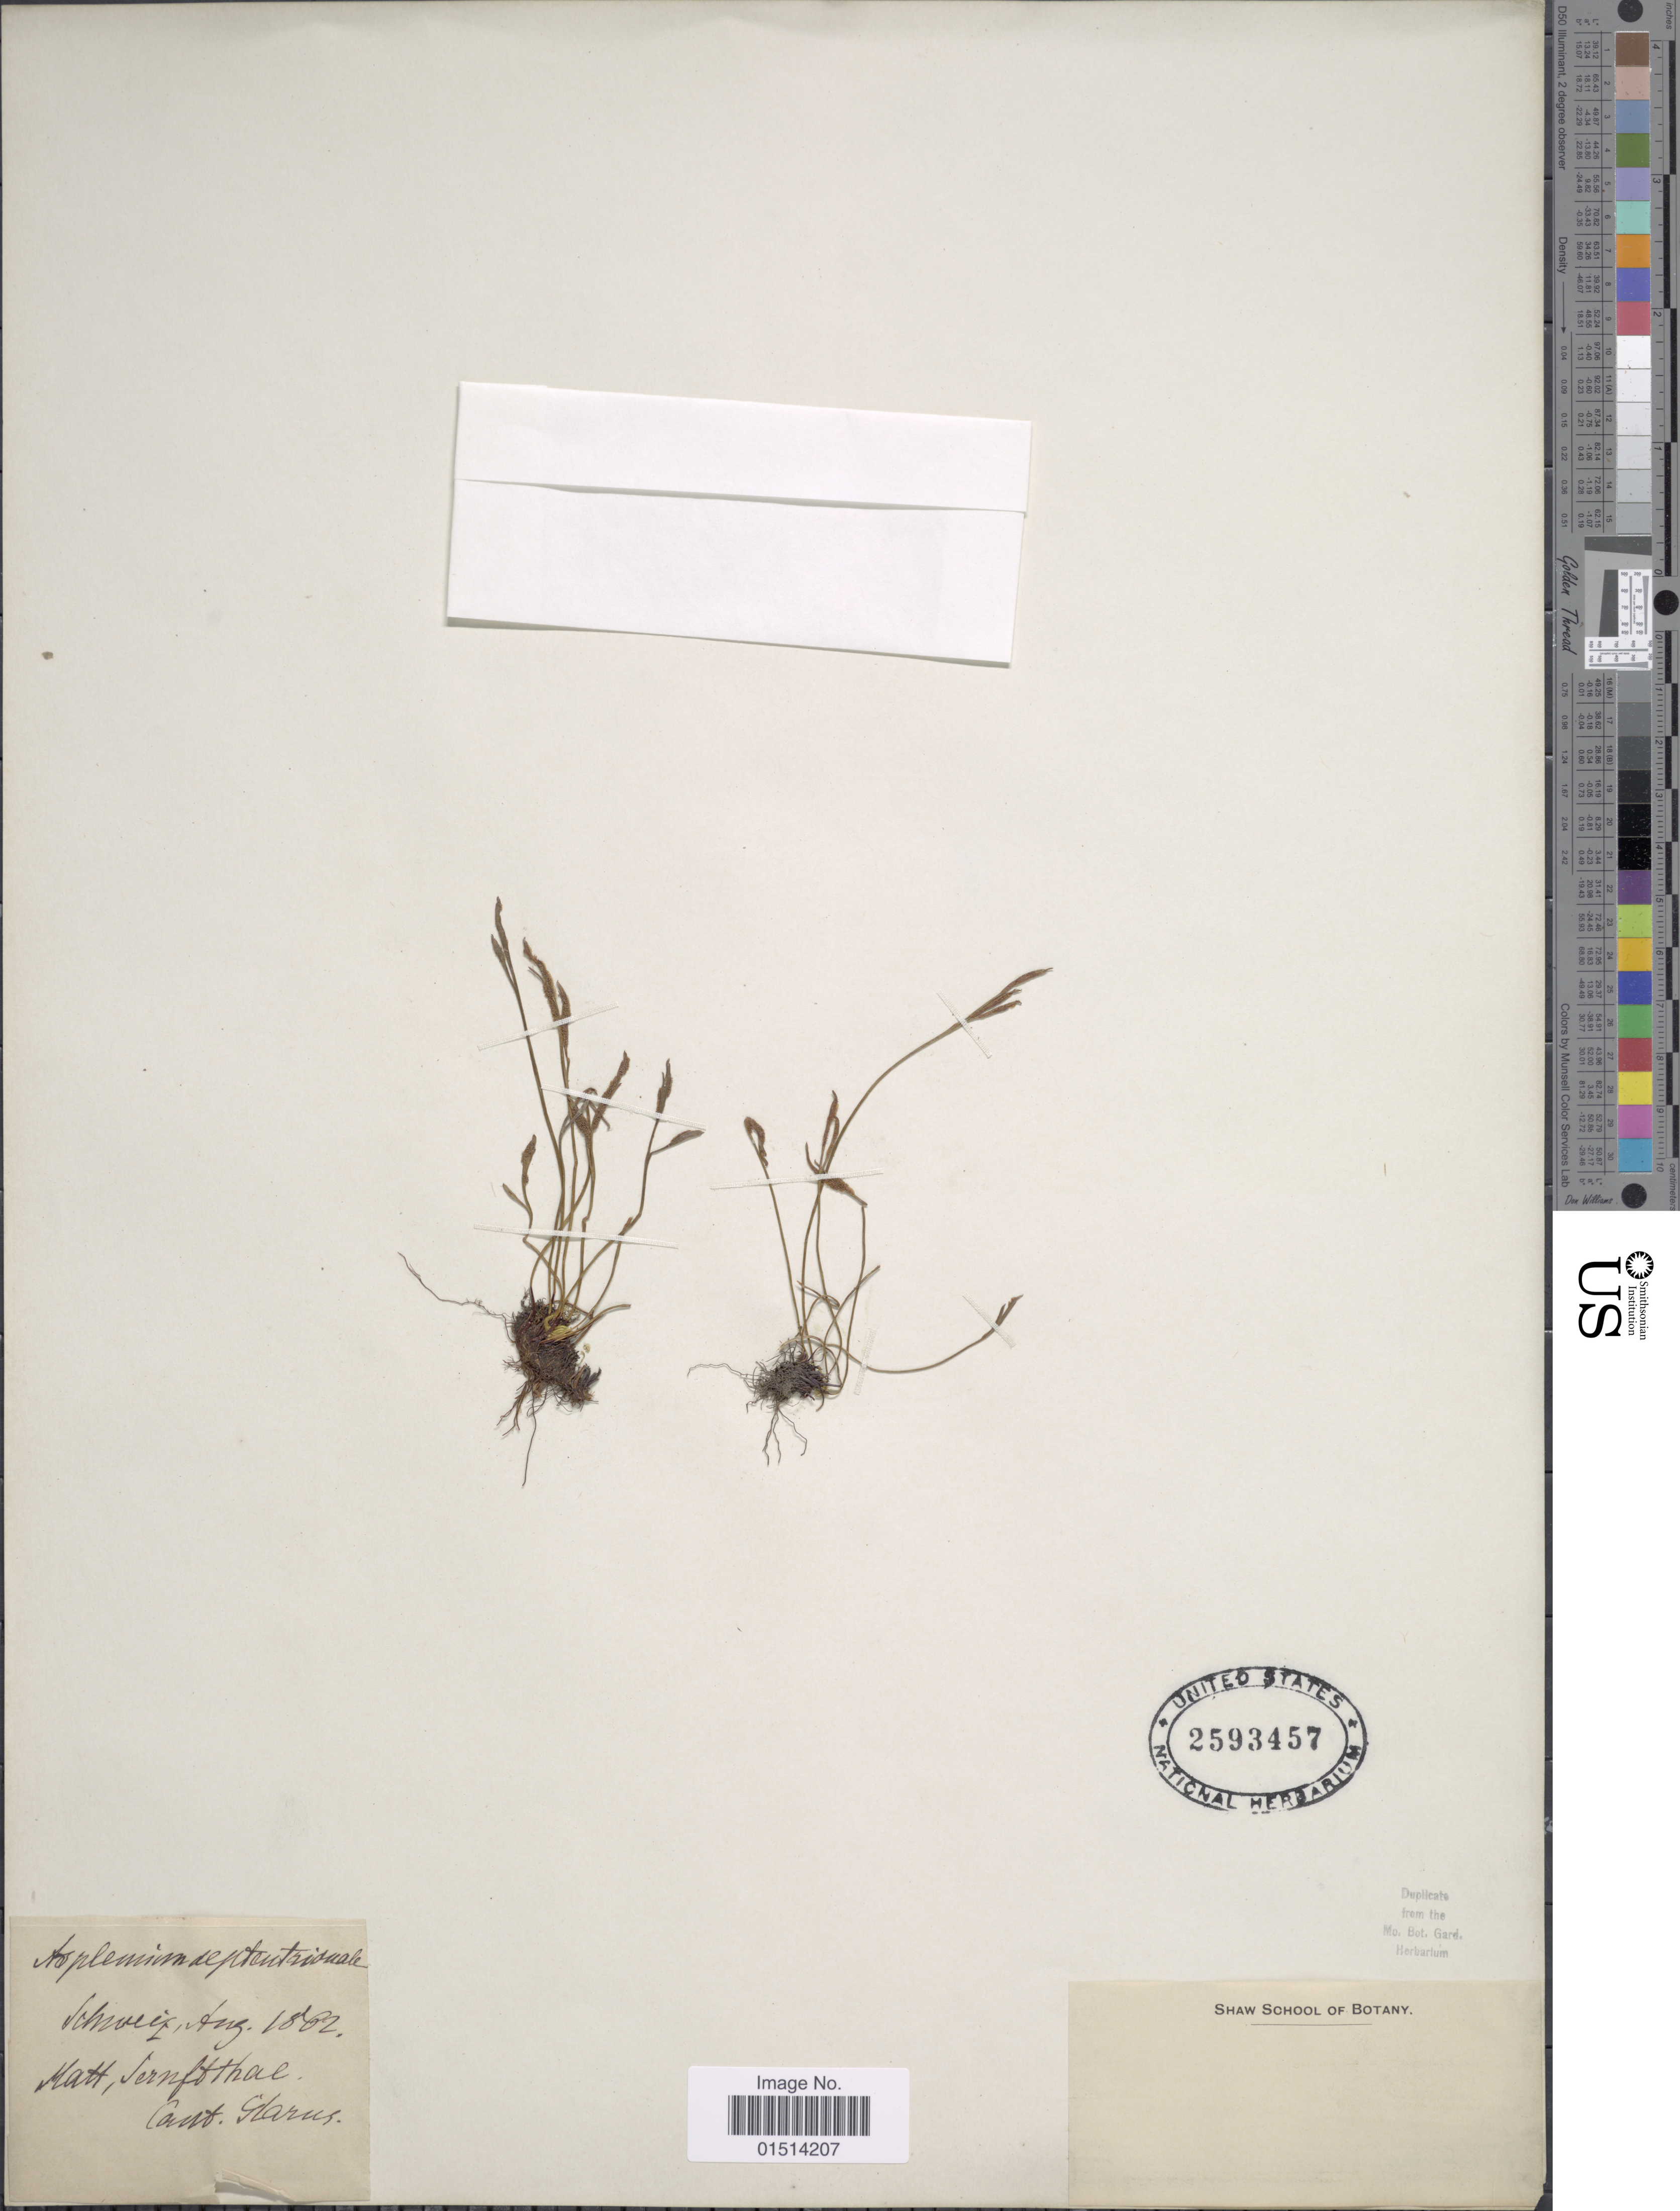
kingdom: Plantae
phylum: Tracheophyta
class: Polypodiopsida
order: Polypodiales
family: Aspleniaceae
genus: Asplenium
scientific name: Asplenium septentrionale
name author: (L.) Hoffm.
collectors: -. Harus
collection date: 1862-08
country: Switzerland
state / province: Glarus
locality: Matt, Sernfothal (Sernftal), Cant. Glarus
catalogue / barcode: US 2593457